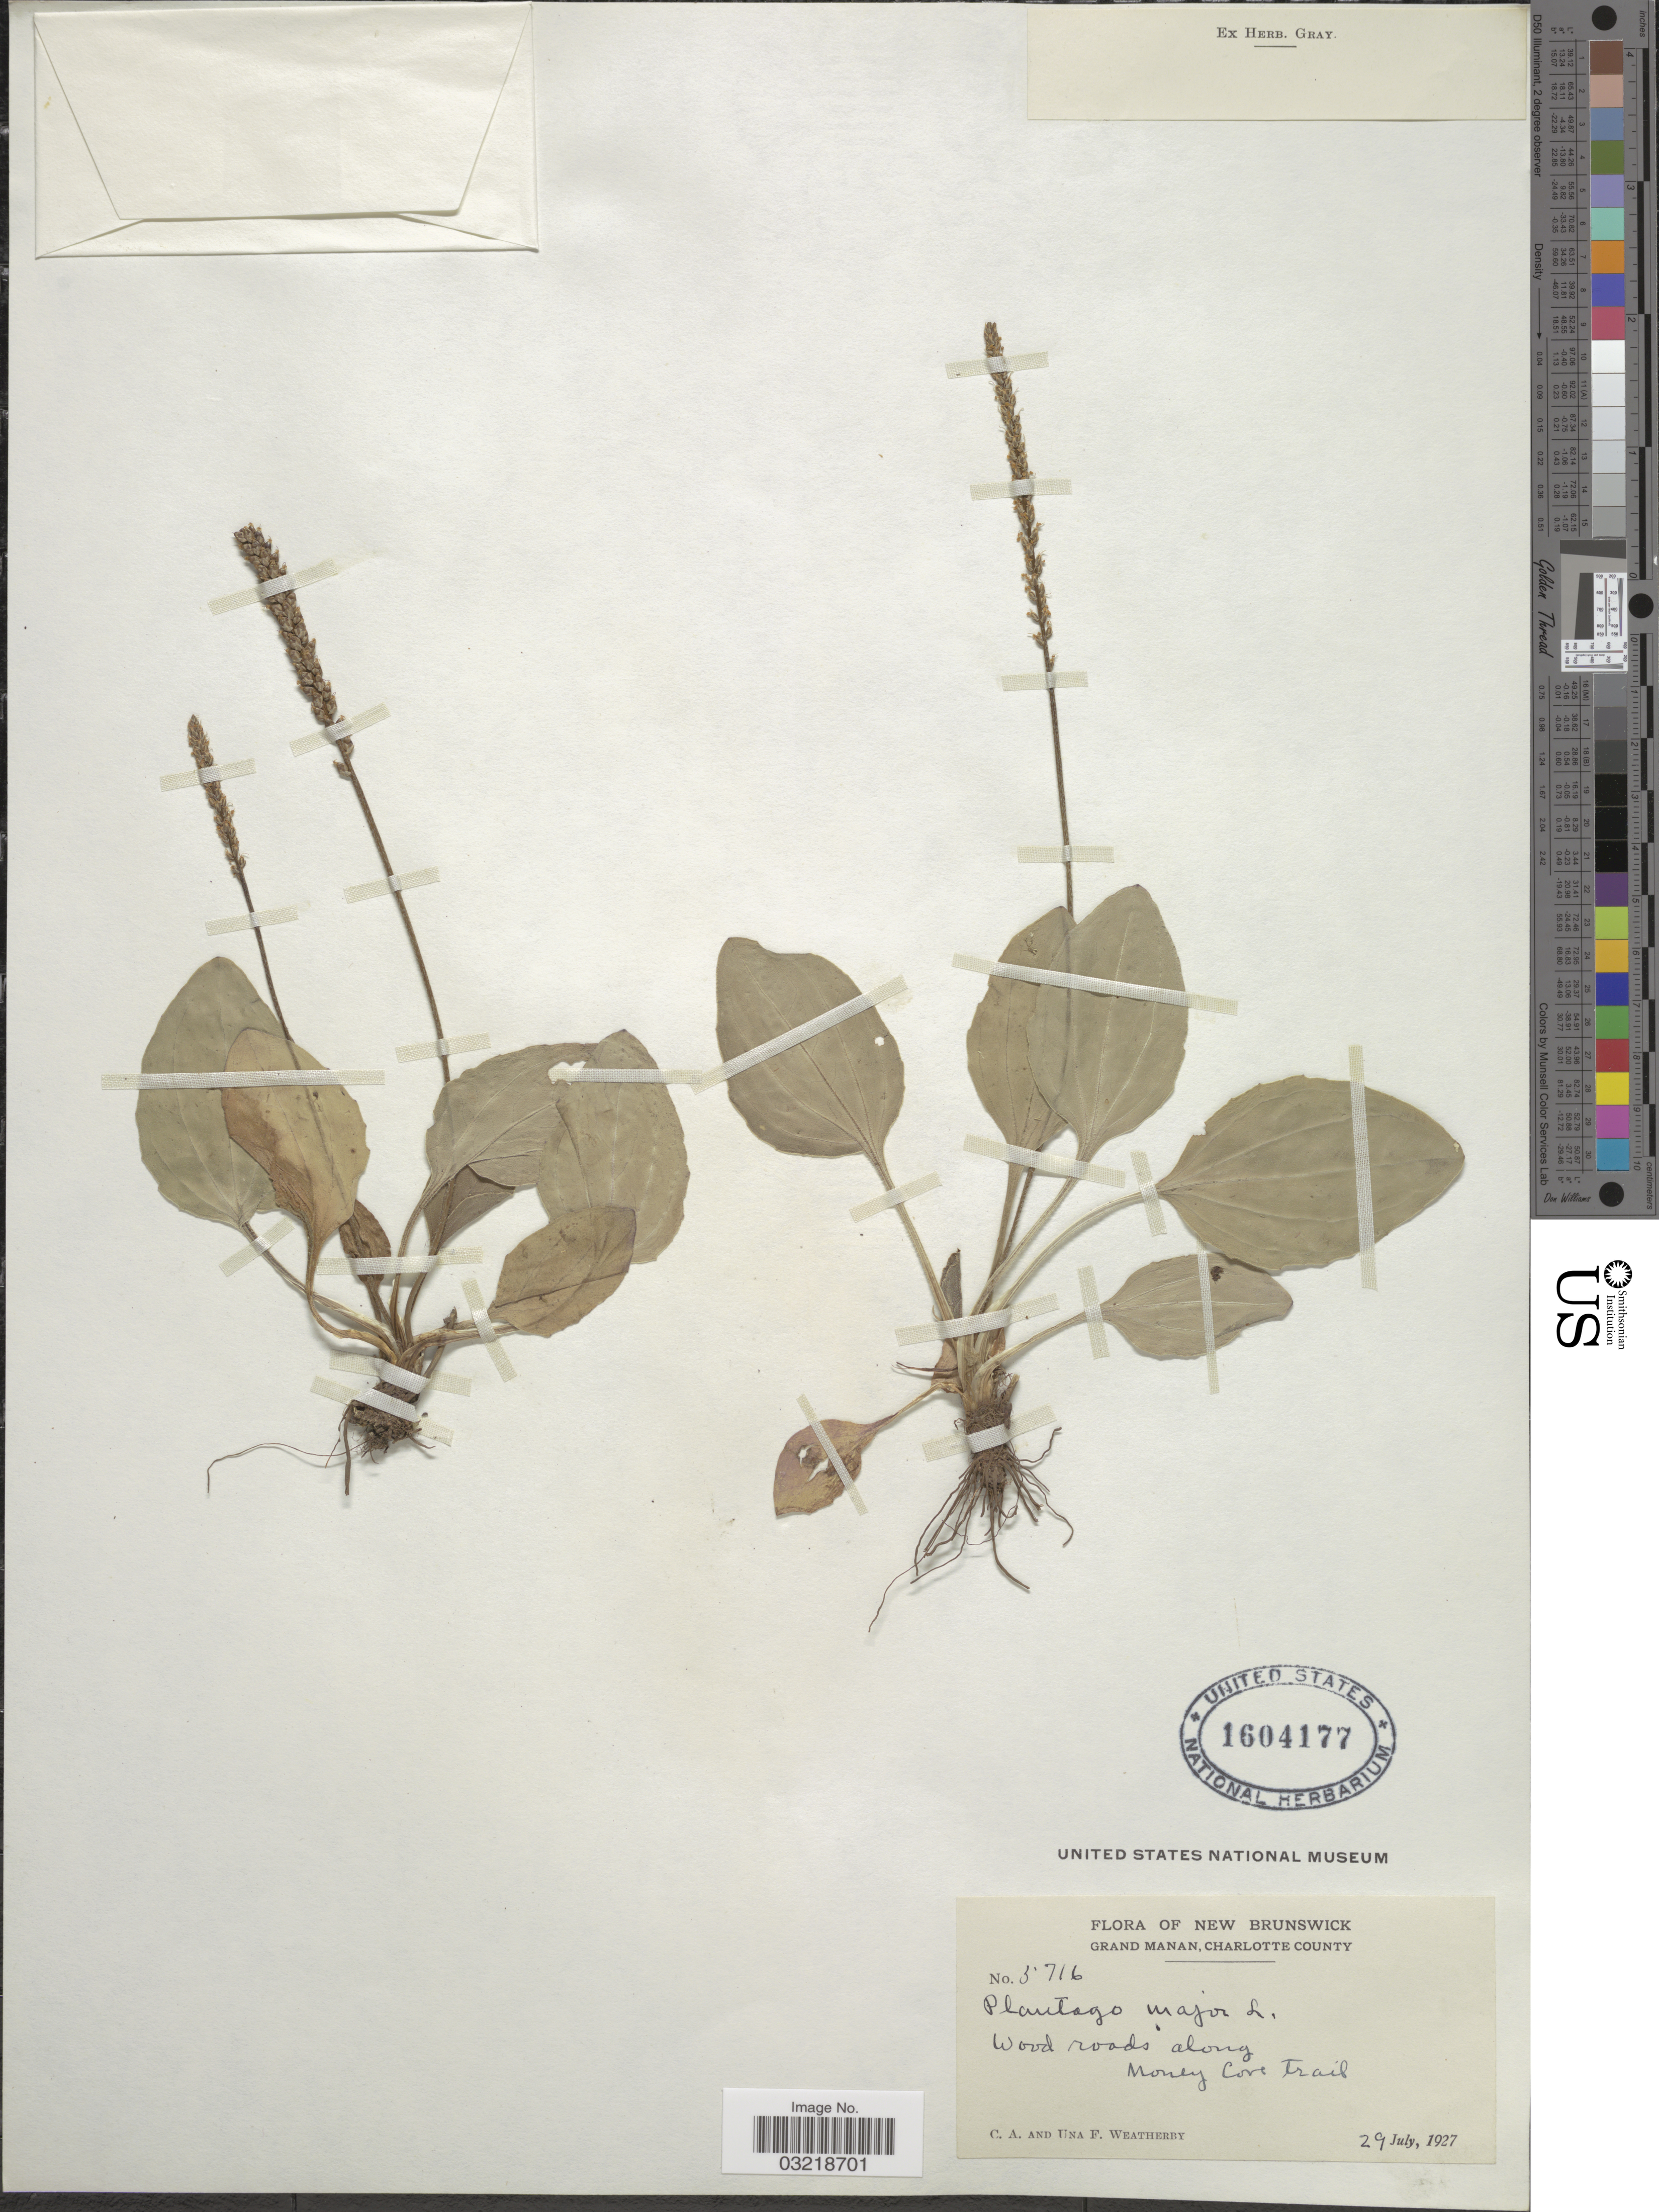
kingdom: Plantae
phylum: Tracheophyta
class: Magnoliopsida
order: Lamiales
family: Plantaginaceae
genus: Plantago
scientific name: Plantago major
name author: L.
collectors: C. A. Weatherby & U. Weatherby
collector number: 5716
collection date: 1927-07-29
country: Canada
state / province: New Brunswick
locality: Grand Manan, Charlotte County. Wood roads along Money Cove Trail.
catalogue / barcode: US 1604177